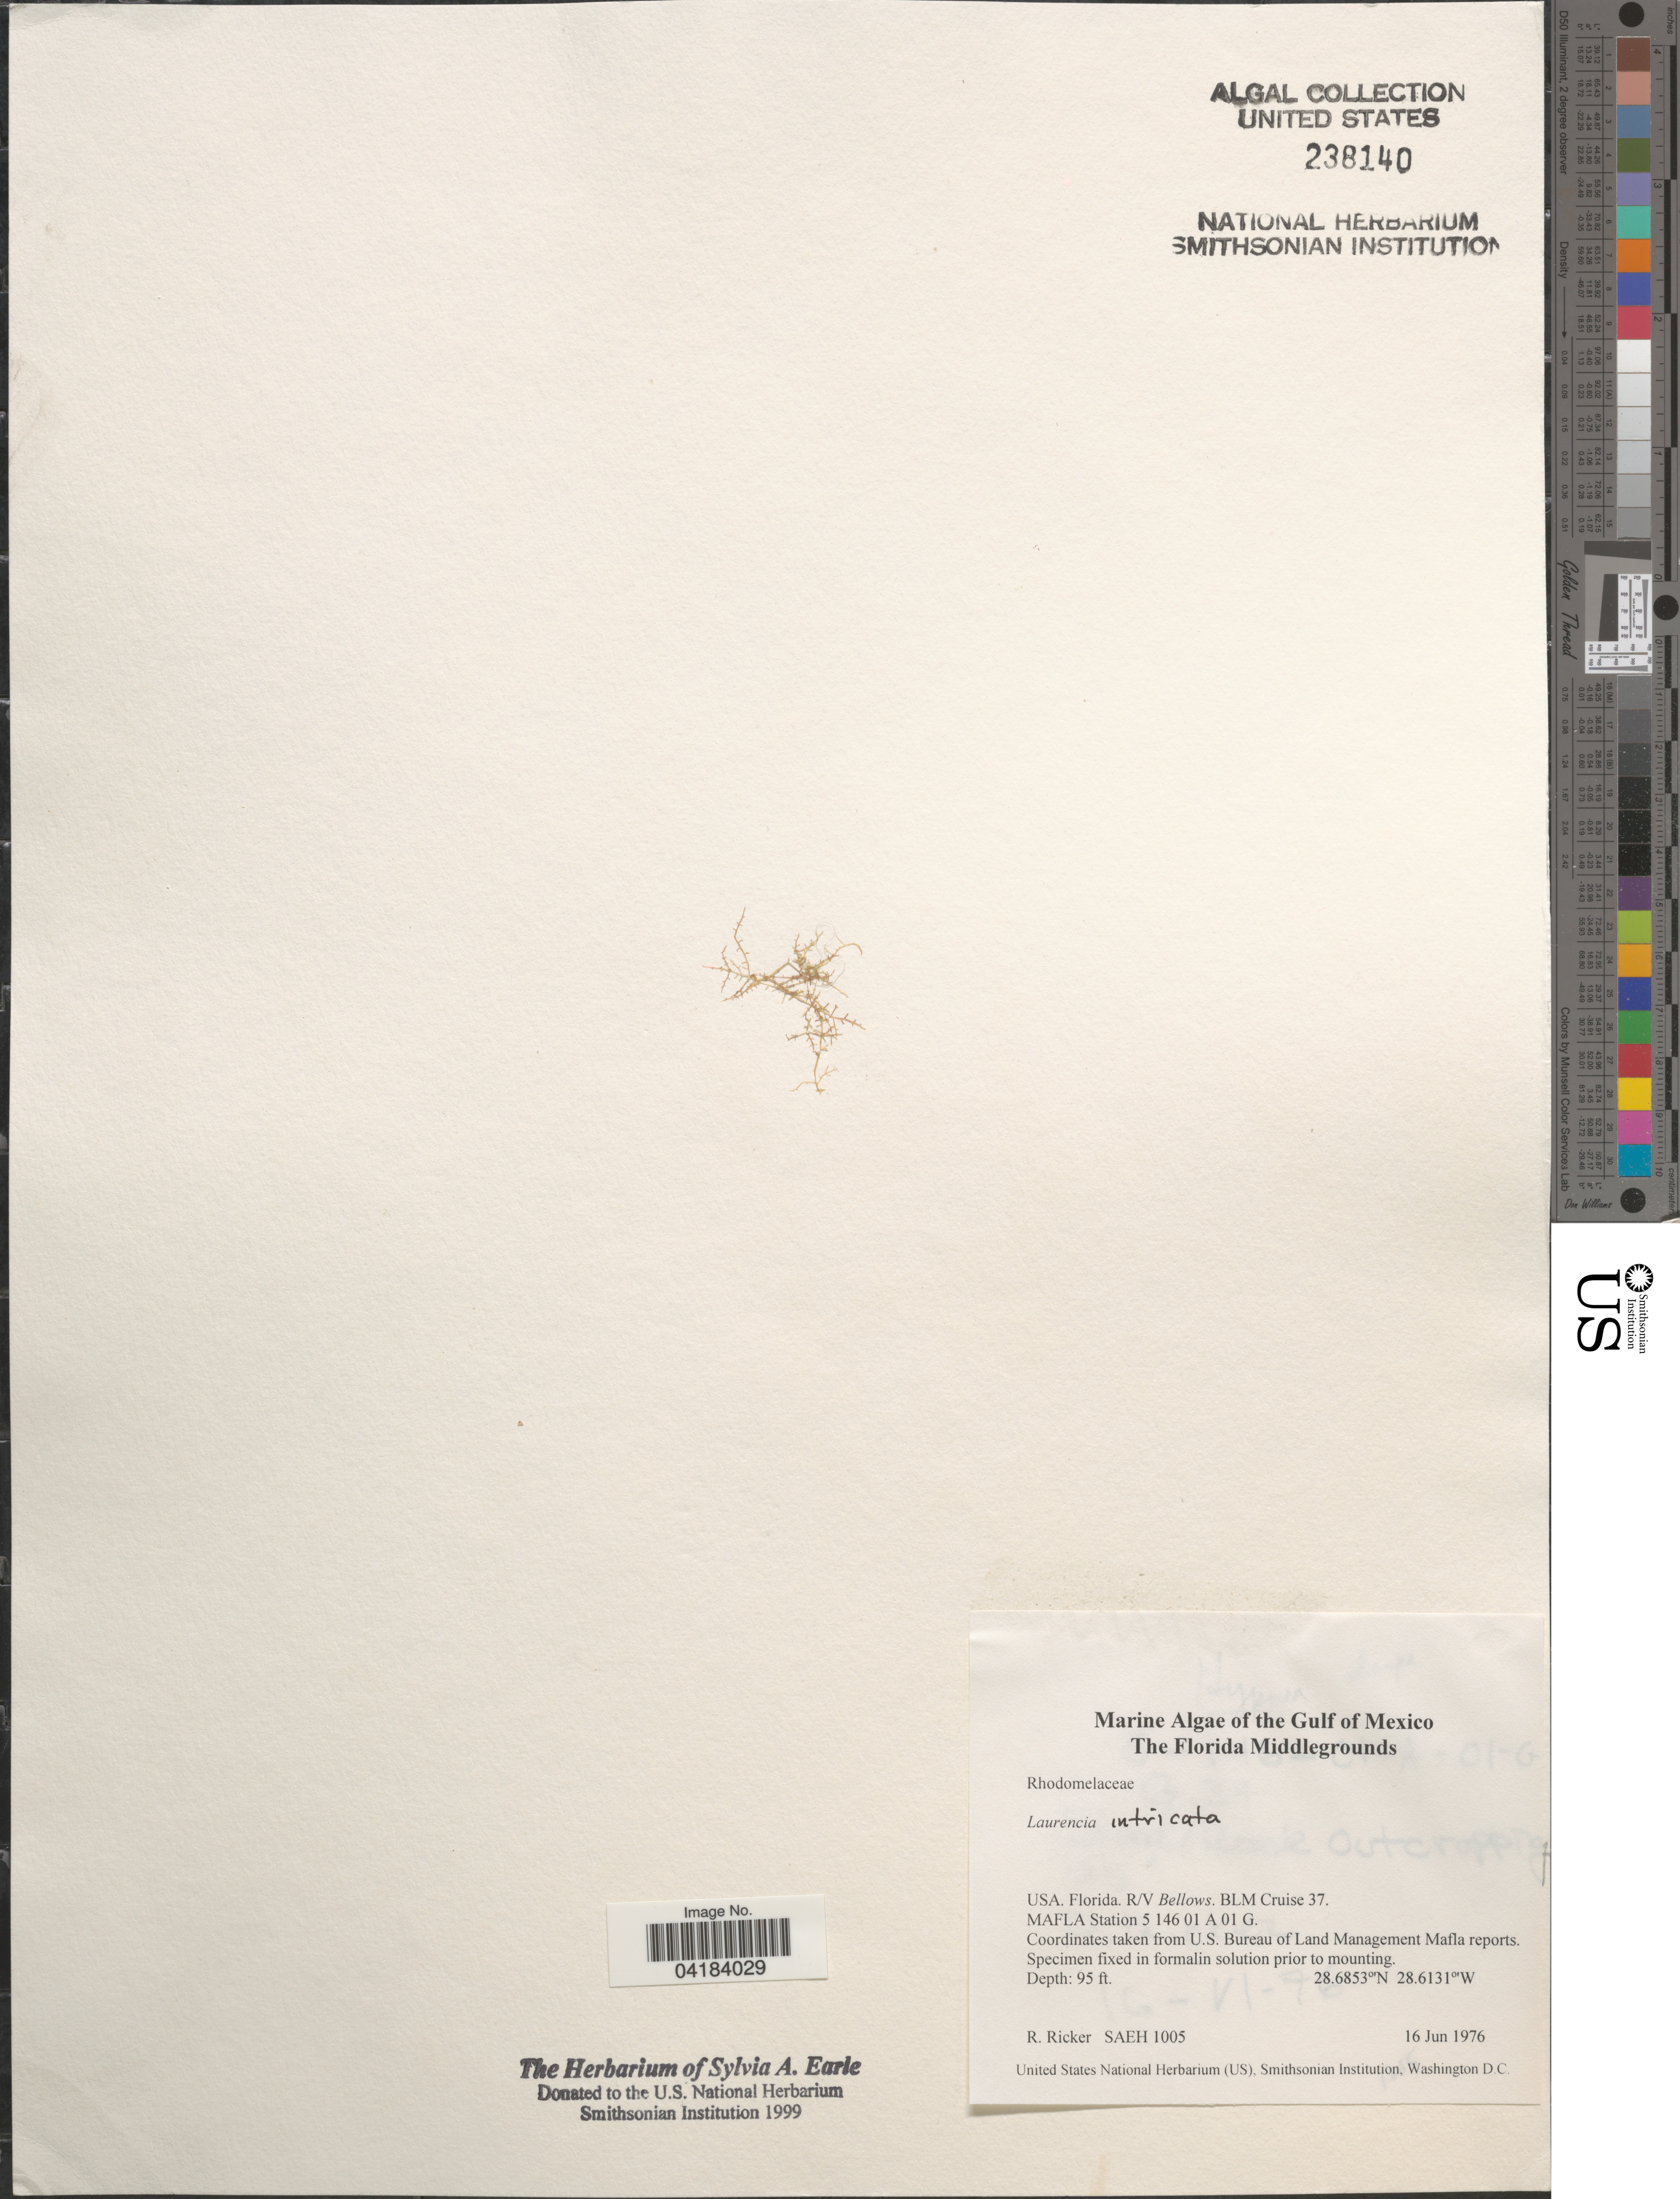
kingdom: Plantae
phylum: Rhodophyta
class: Florideophyceae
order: Ceramiales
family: Rhodomelaceae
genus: Laurencia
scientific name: Laurencia intricata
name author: J.V.Lamouroux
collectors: R. Ricker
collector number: SAEH1005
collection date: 1976-06-16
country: United States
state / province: Florida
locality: The Gulf of Mexico. The Florida Middlegrounds. R/V Bellows. BLM Cruise 37. MAFLA Station 5 146 01 A 01 G.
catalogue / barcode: US 238140